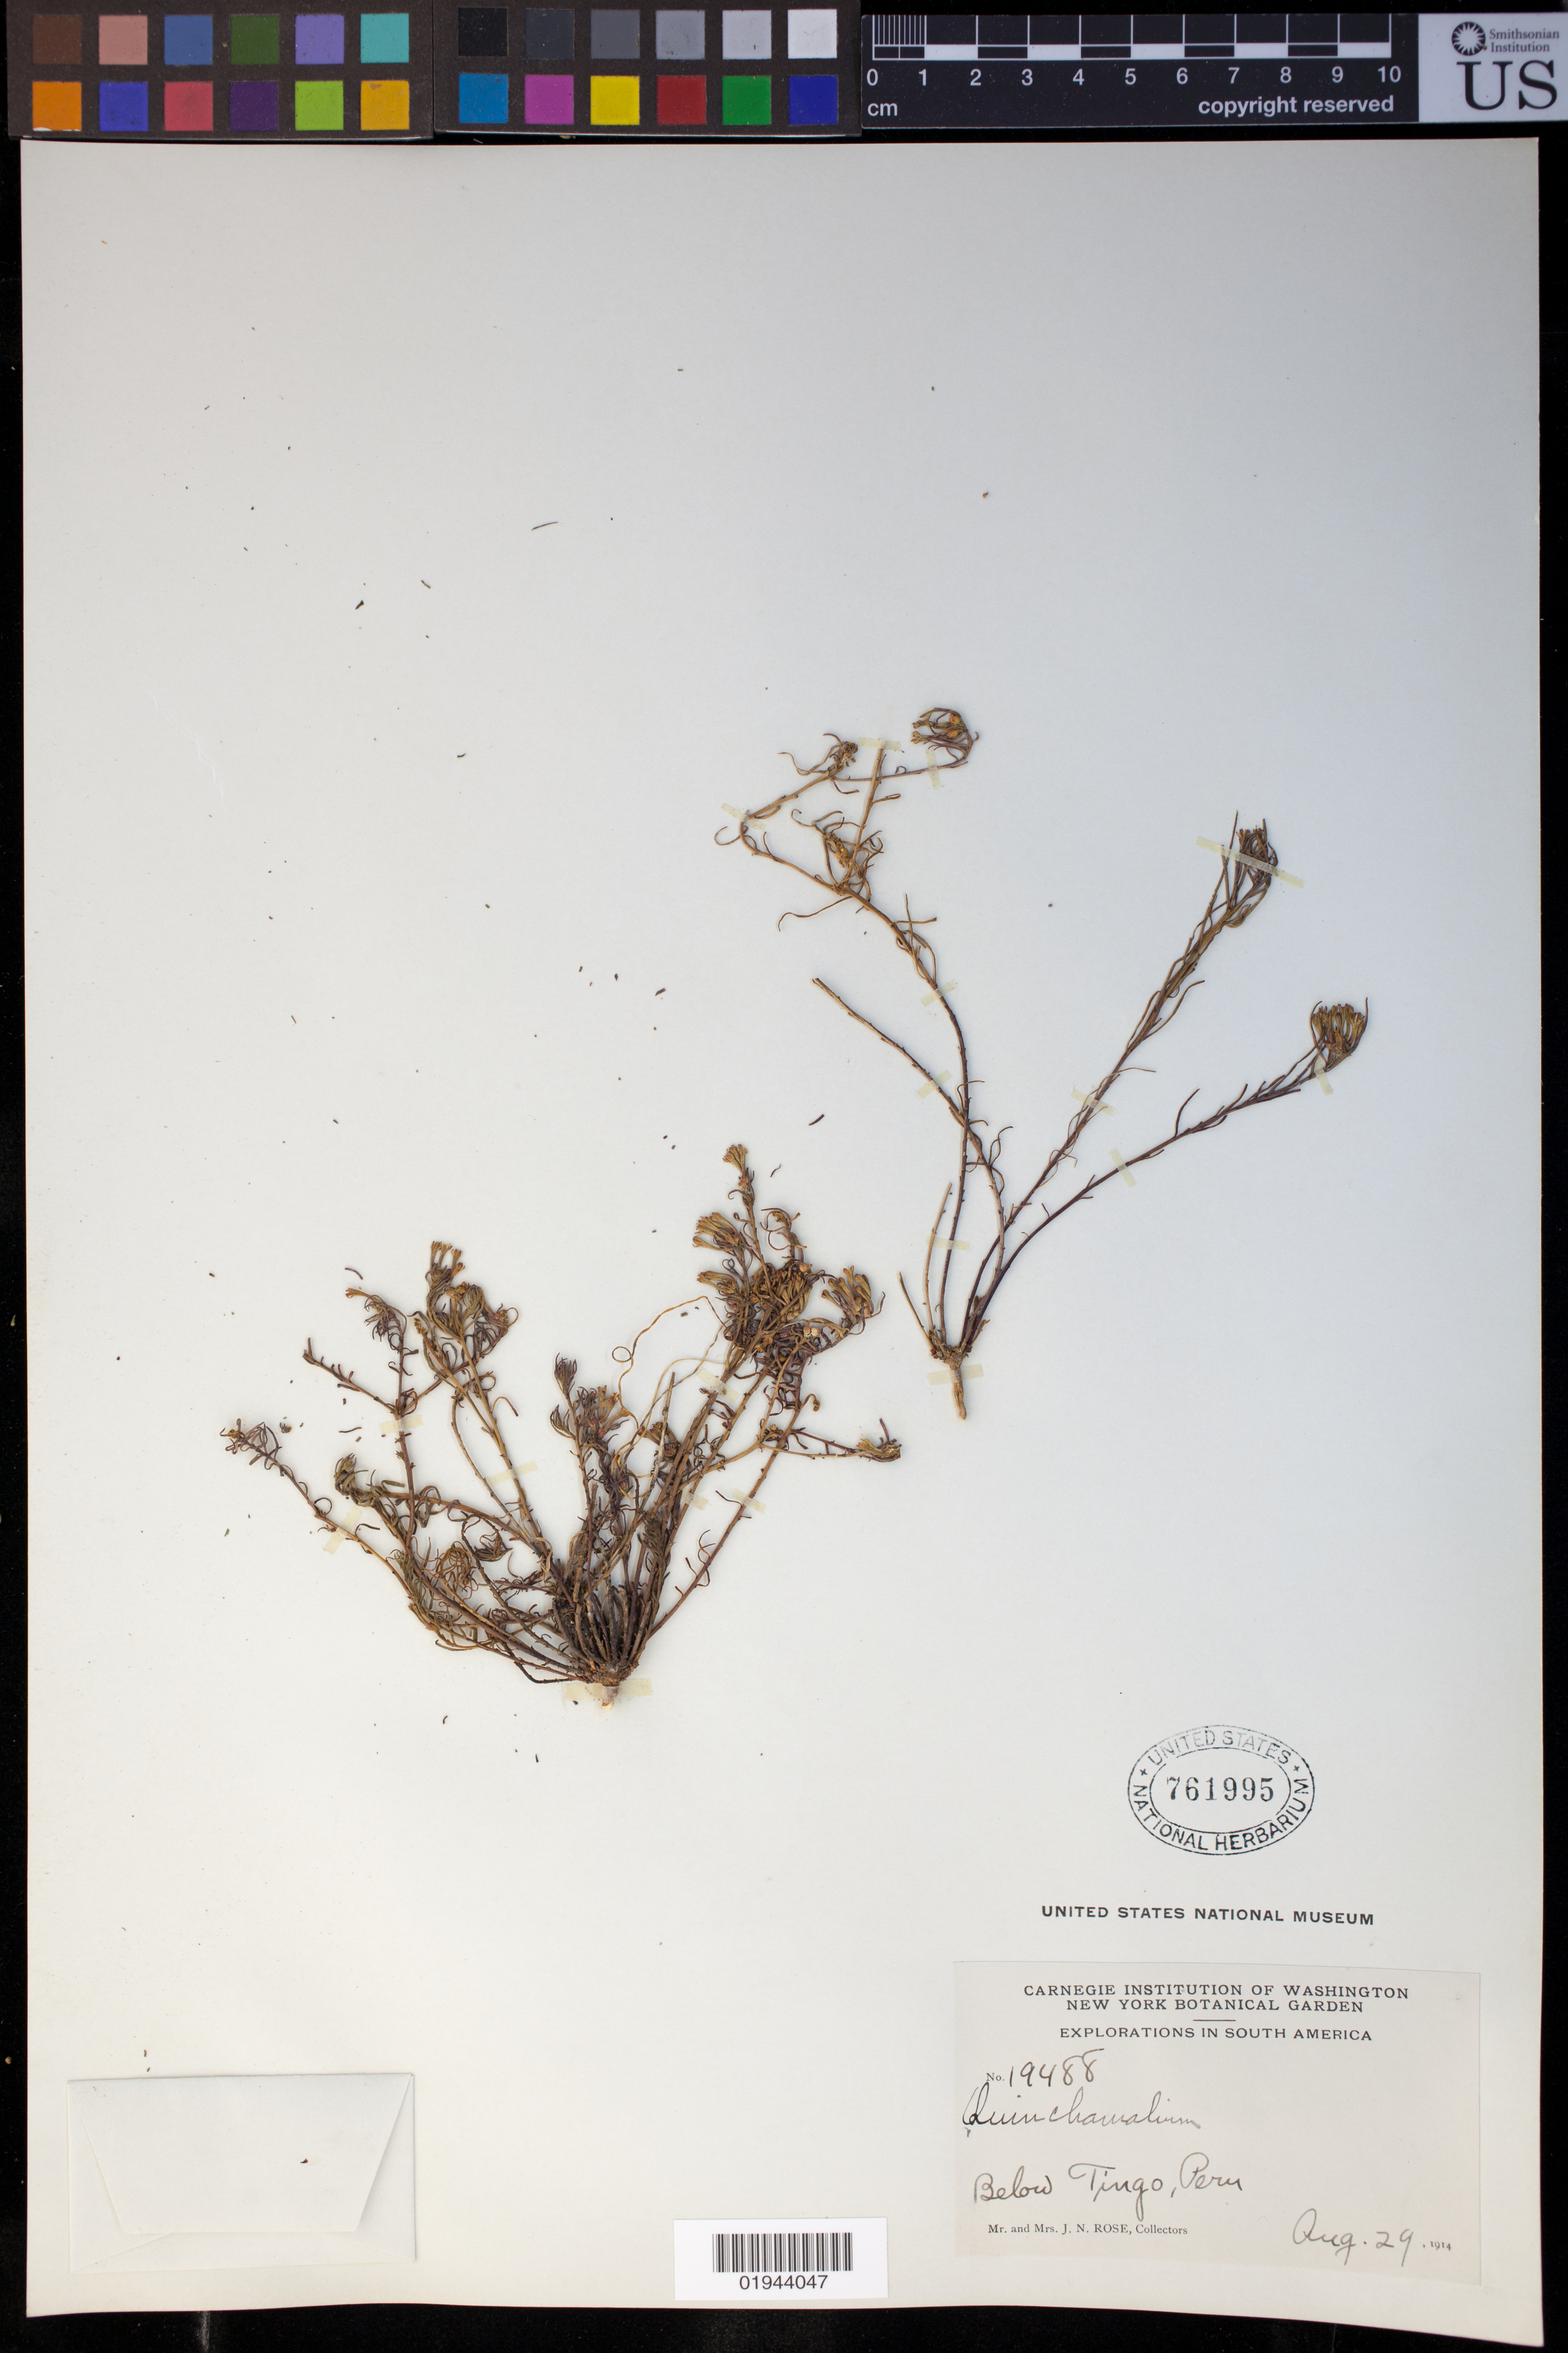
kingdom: Plantae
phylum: Tracheophyta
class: Magnoliopsida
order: Santalales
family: Schoepfiaceae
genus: Quinchamalium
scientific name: Quinchamalium procumbens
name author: Ruiz & Pav.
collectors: L. B. Rose & J. N. Rose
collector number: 19488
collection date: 1914-08-29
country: Peru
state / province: Huánuco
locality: Below Tingo, Peru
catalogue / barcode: US 761995